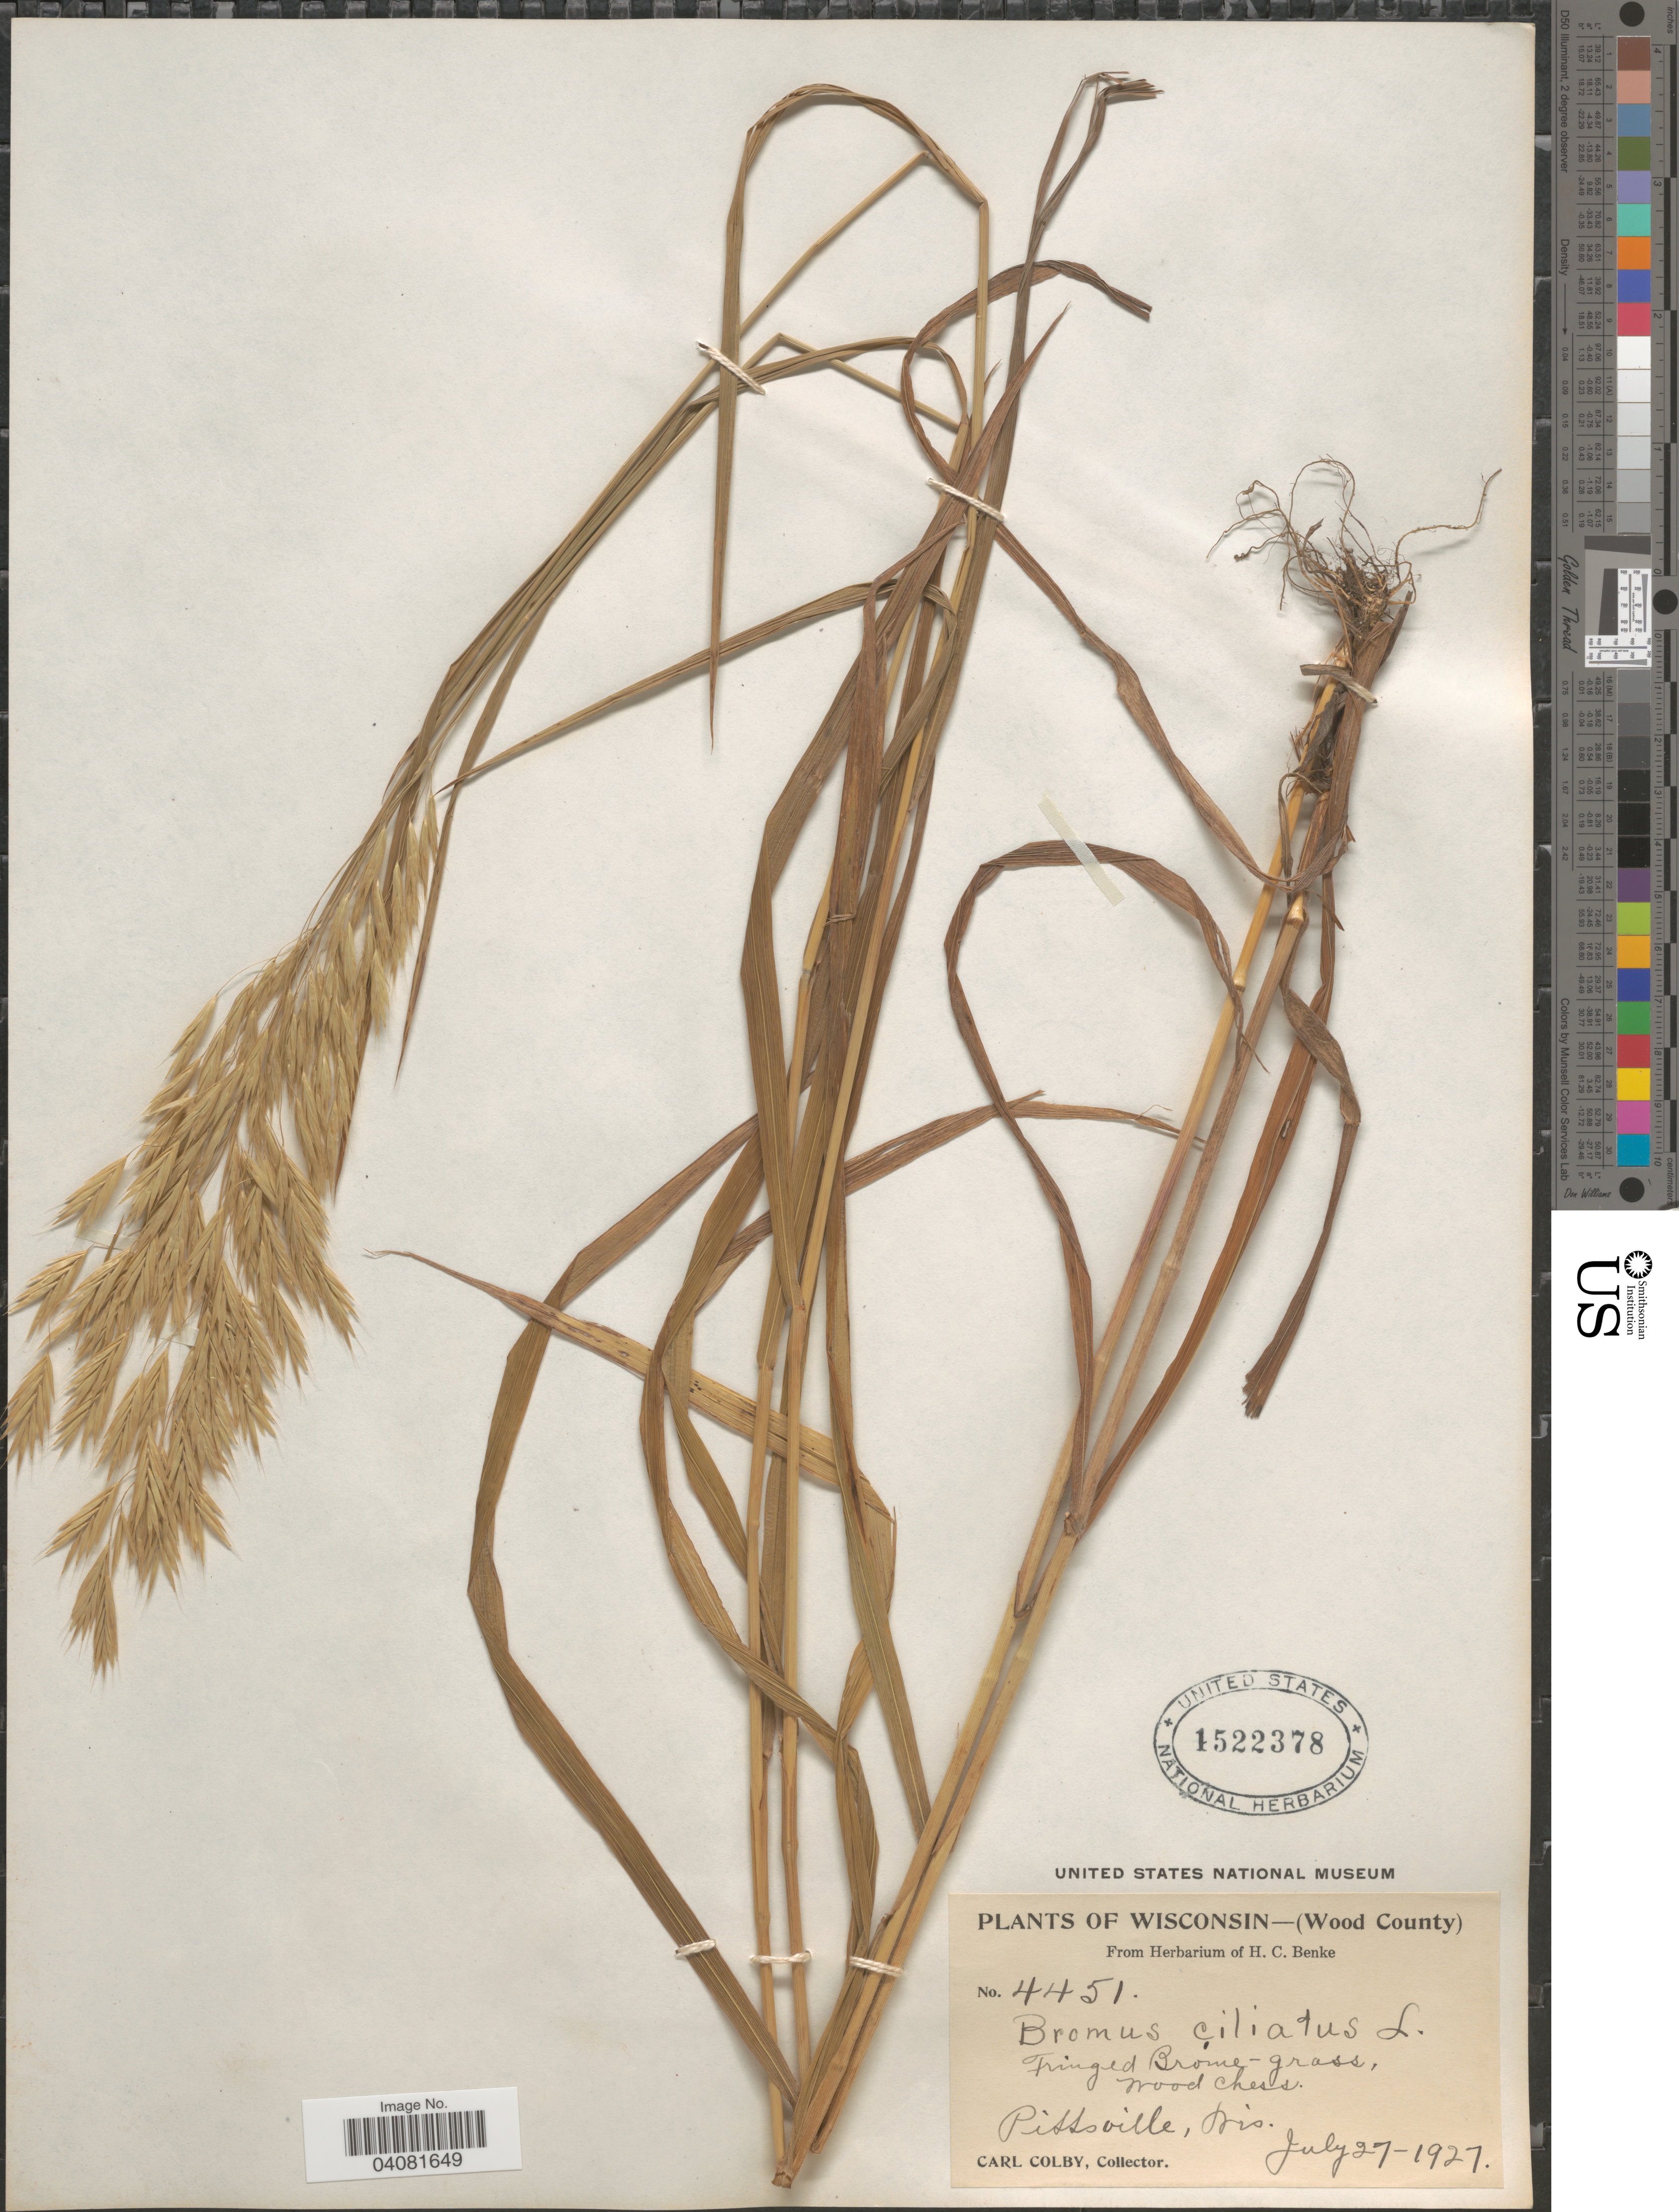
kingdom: Plantae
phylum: Tracheophyta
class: Liliopsida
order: Poales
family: Poaceae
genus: Bromus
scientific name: Bromus ciliatus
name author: L.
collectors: C. Colby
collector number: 4451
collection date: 1927-07-27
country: United States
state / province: Wisconsin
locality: (Wood County). Pittsville.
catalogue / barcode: US 1522378